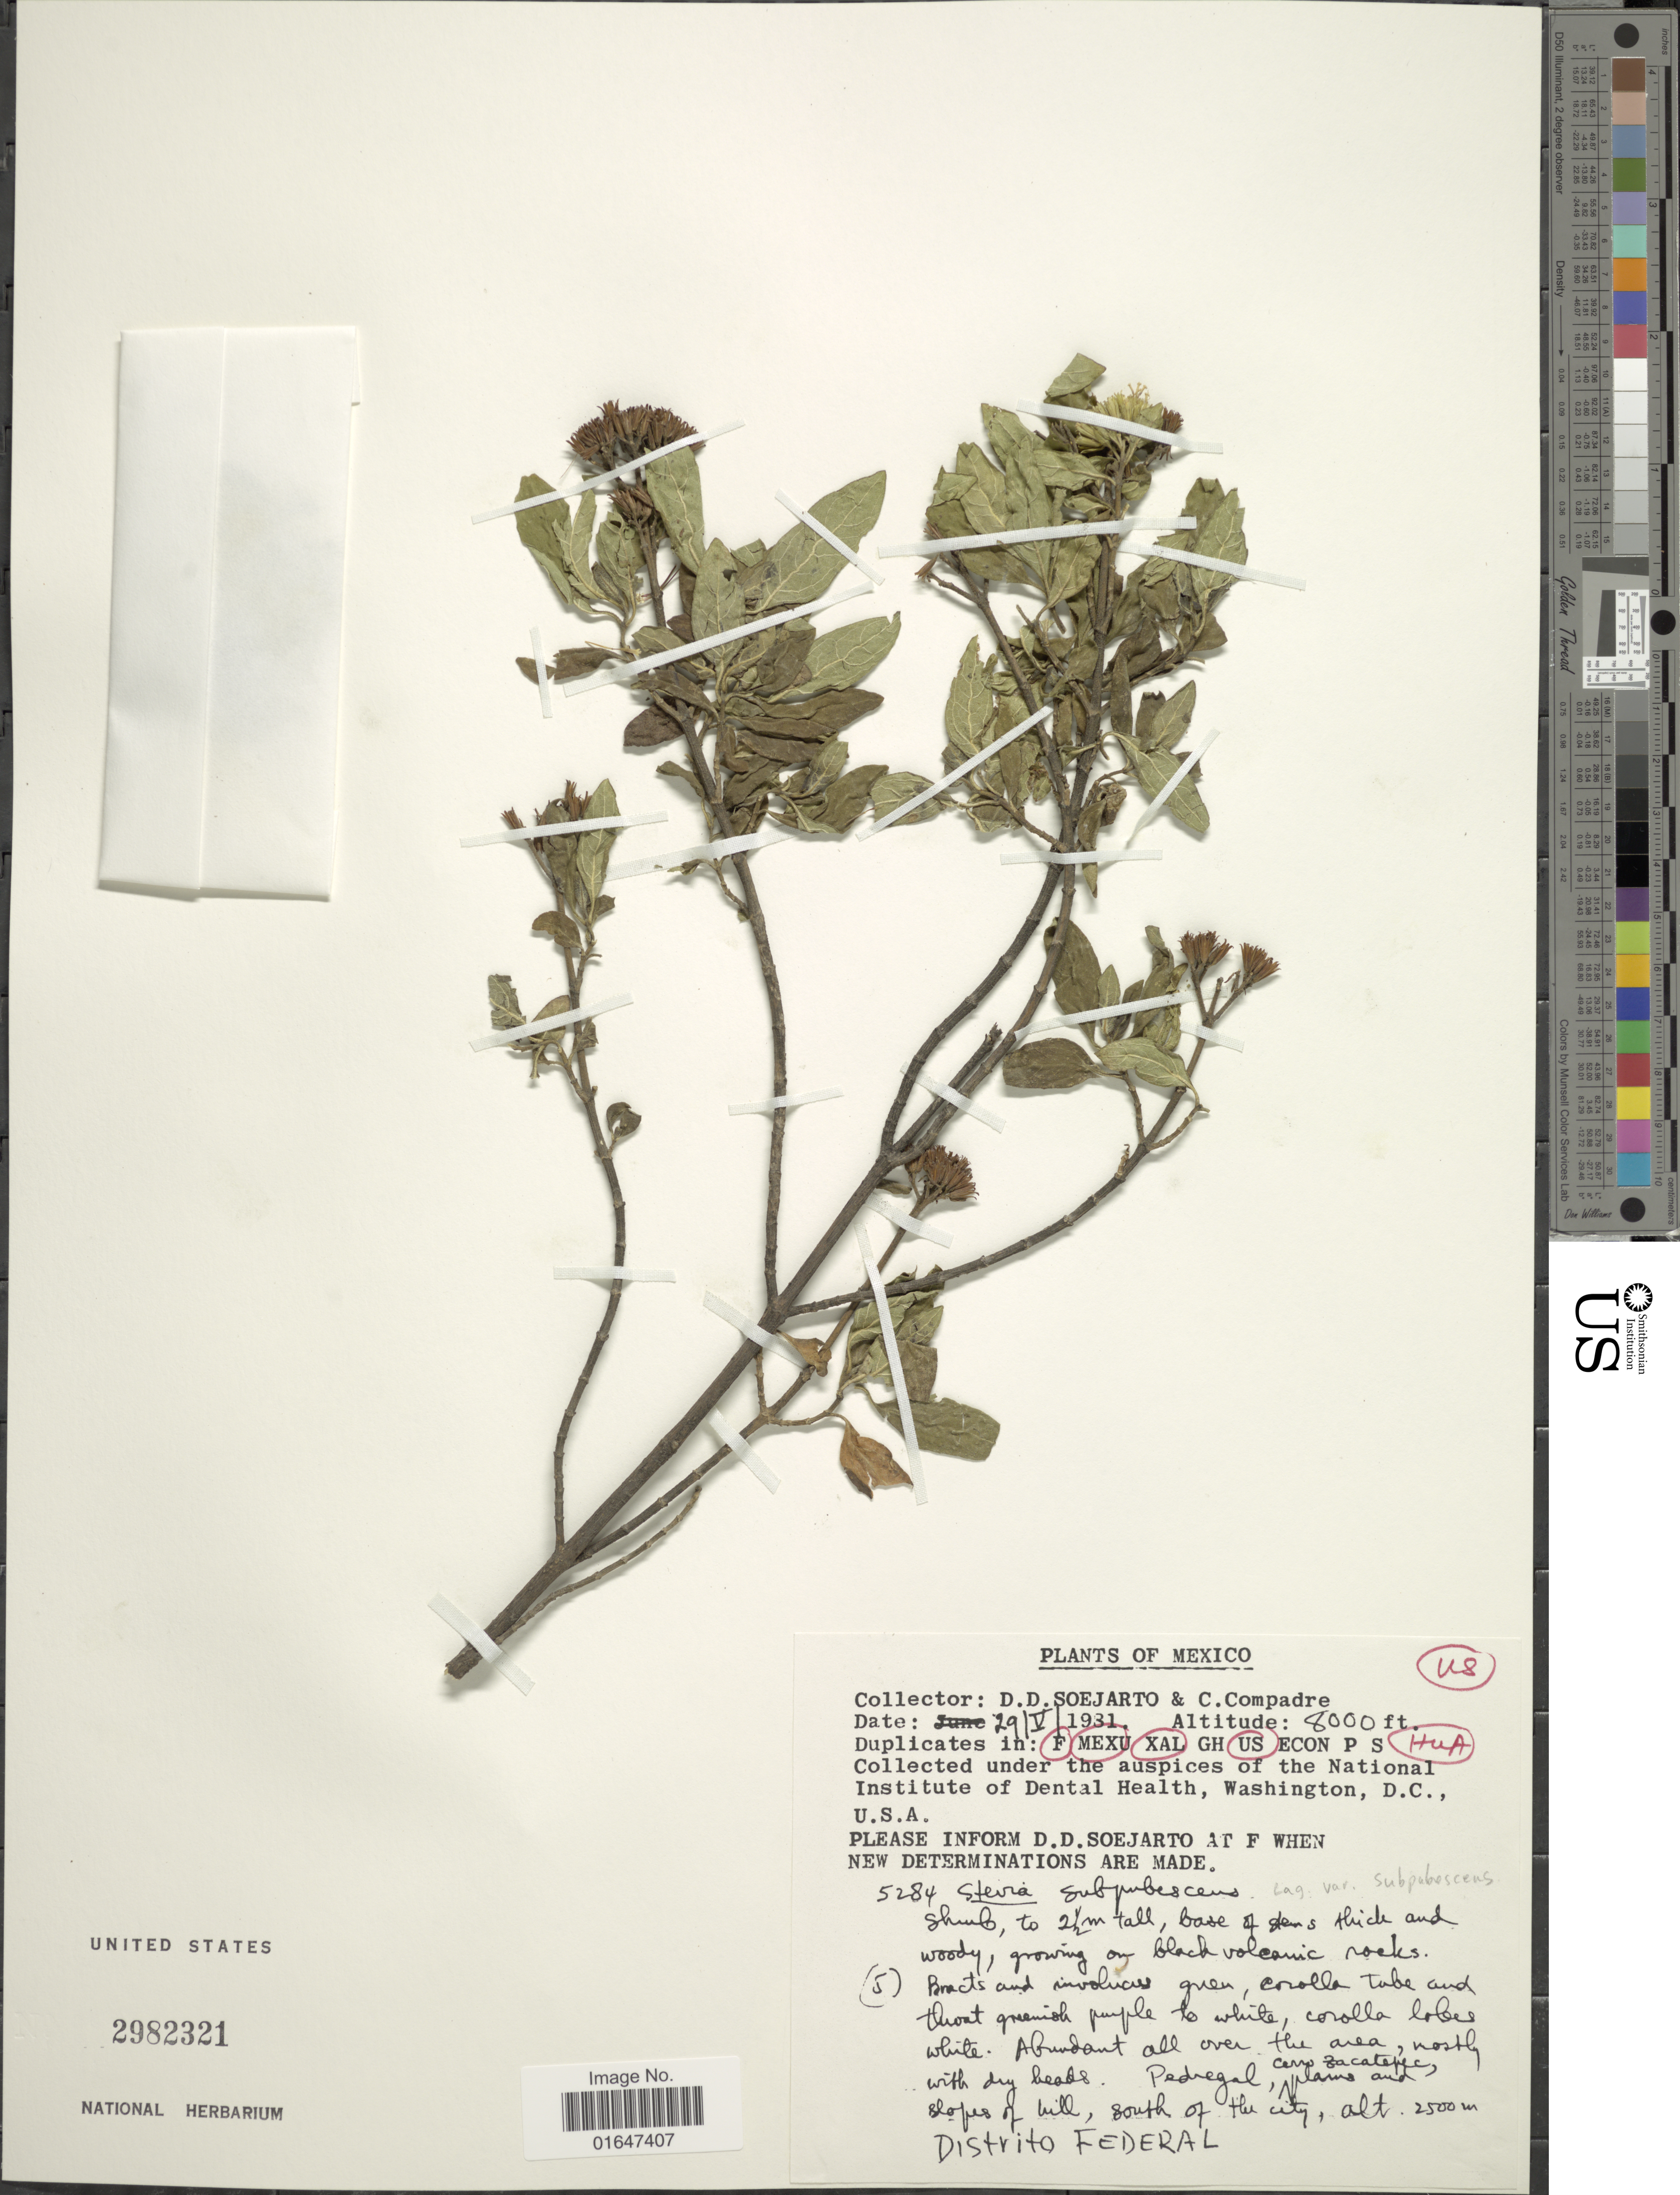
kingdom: Plantae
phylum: Tracheophyta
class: Magnoliopsida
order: Asterales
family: Asteraceae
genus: Stevia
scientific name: Stevia subpubescens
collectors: C. Compadre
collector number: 5284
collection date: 1931-05-29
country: Mexico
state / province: Distrito Federal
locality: Pedregal, Cerro Zacatepec, south of the city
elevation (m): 2500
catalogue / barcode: US 2982321